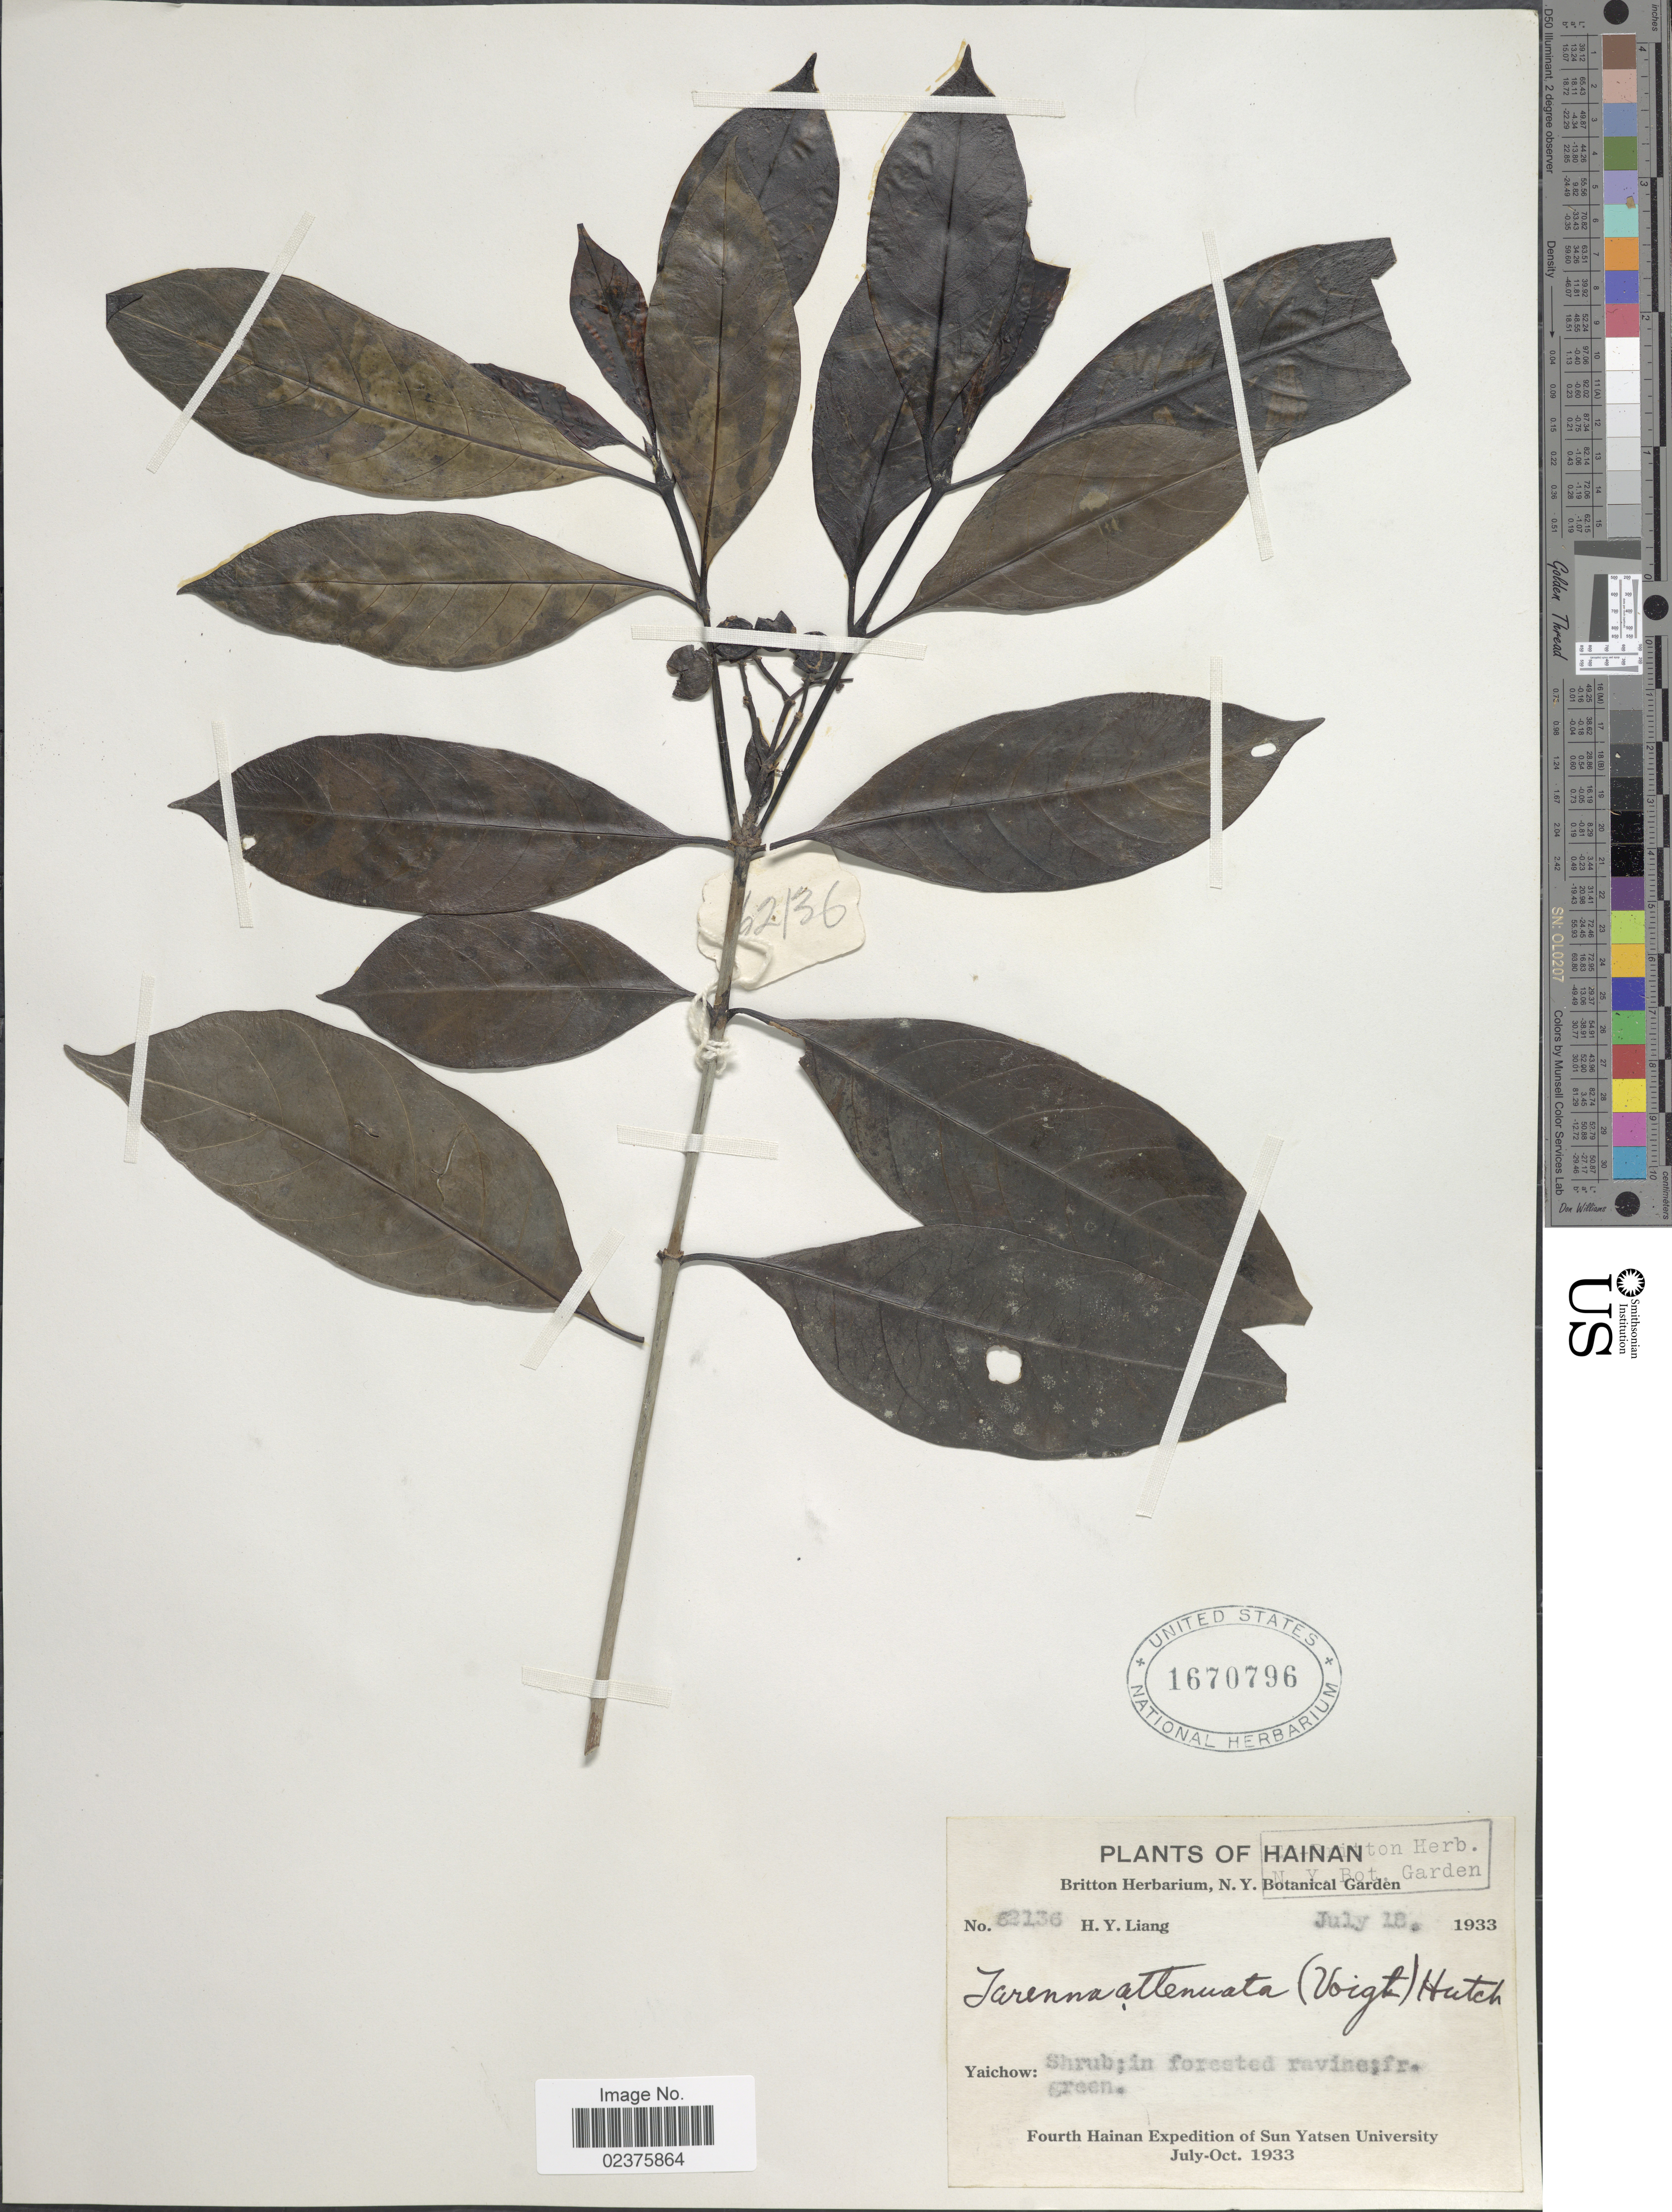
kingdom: Plantae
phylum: Tracheophyta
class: Magnoliopsida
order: Gentianales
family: Rubiaceae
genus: Tarenna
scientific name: Tarenna attenuata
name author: (Hook. f.) Hutchinson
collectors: H. Y. Liang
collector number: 52136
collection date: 1933-08-18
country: China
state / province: Hainan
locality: Yaichow: in forested ravine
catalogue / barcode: US 1670796